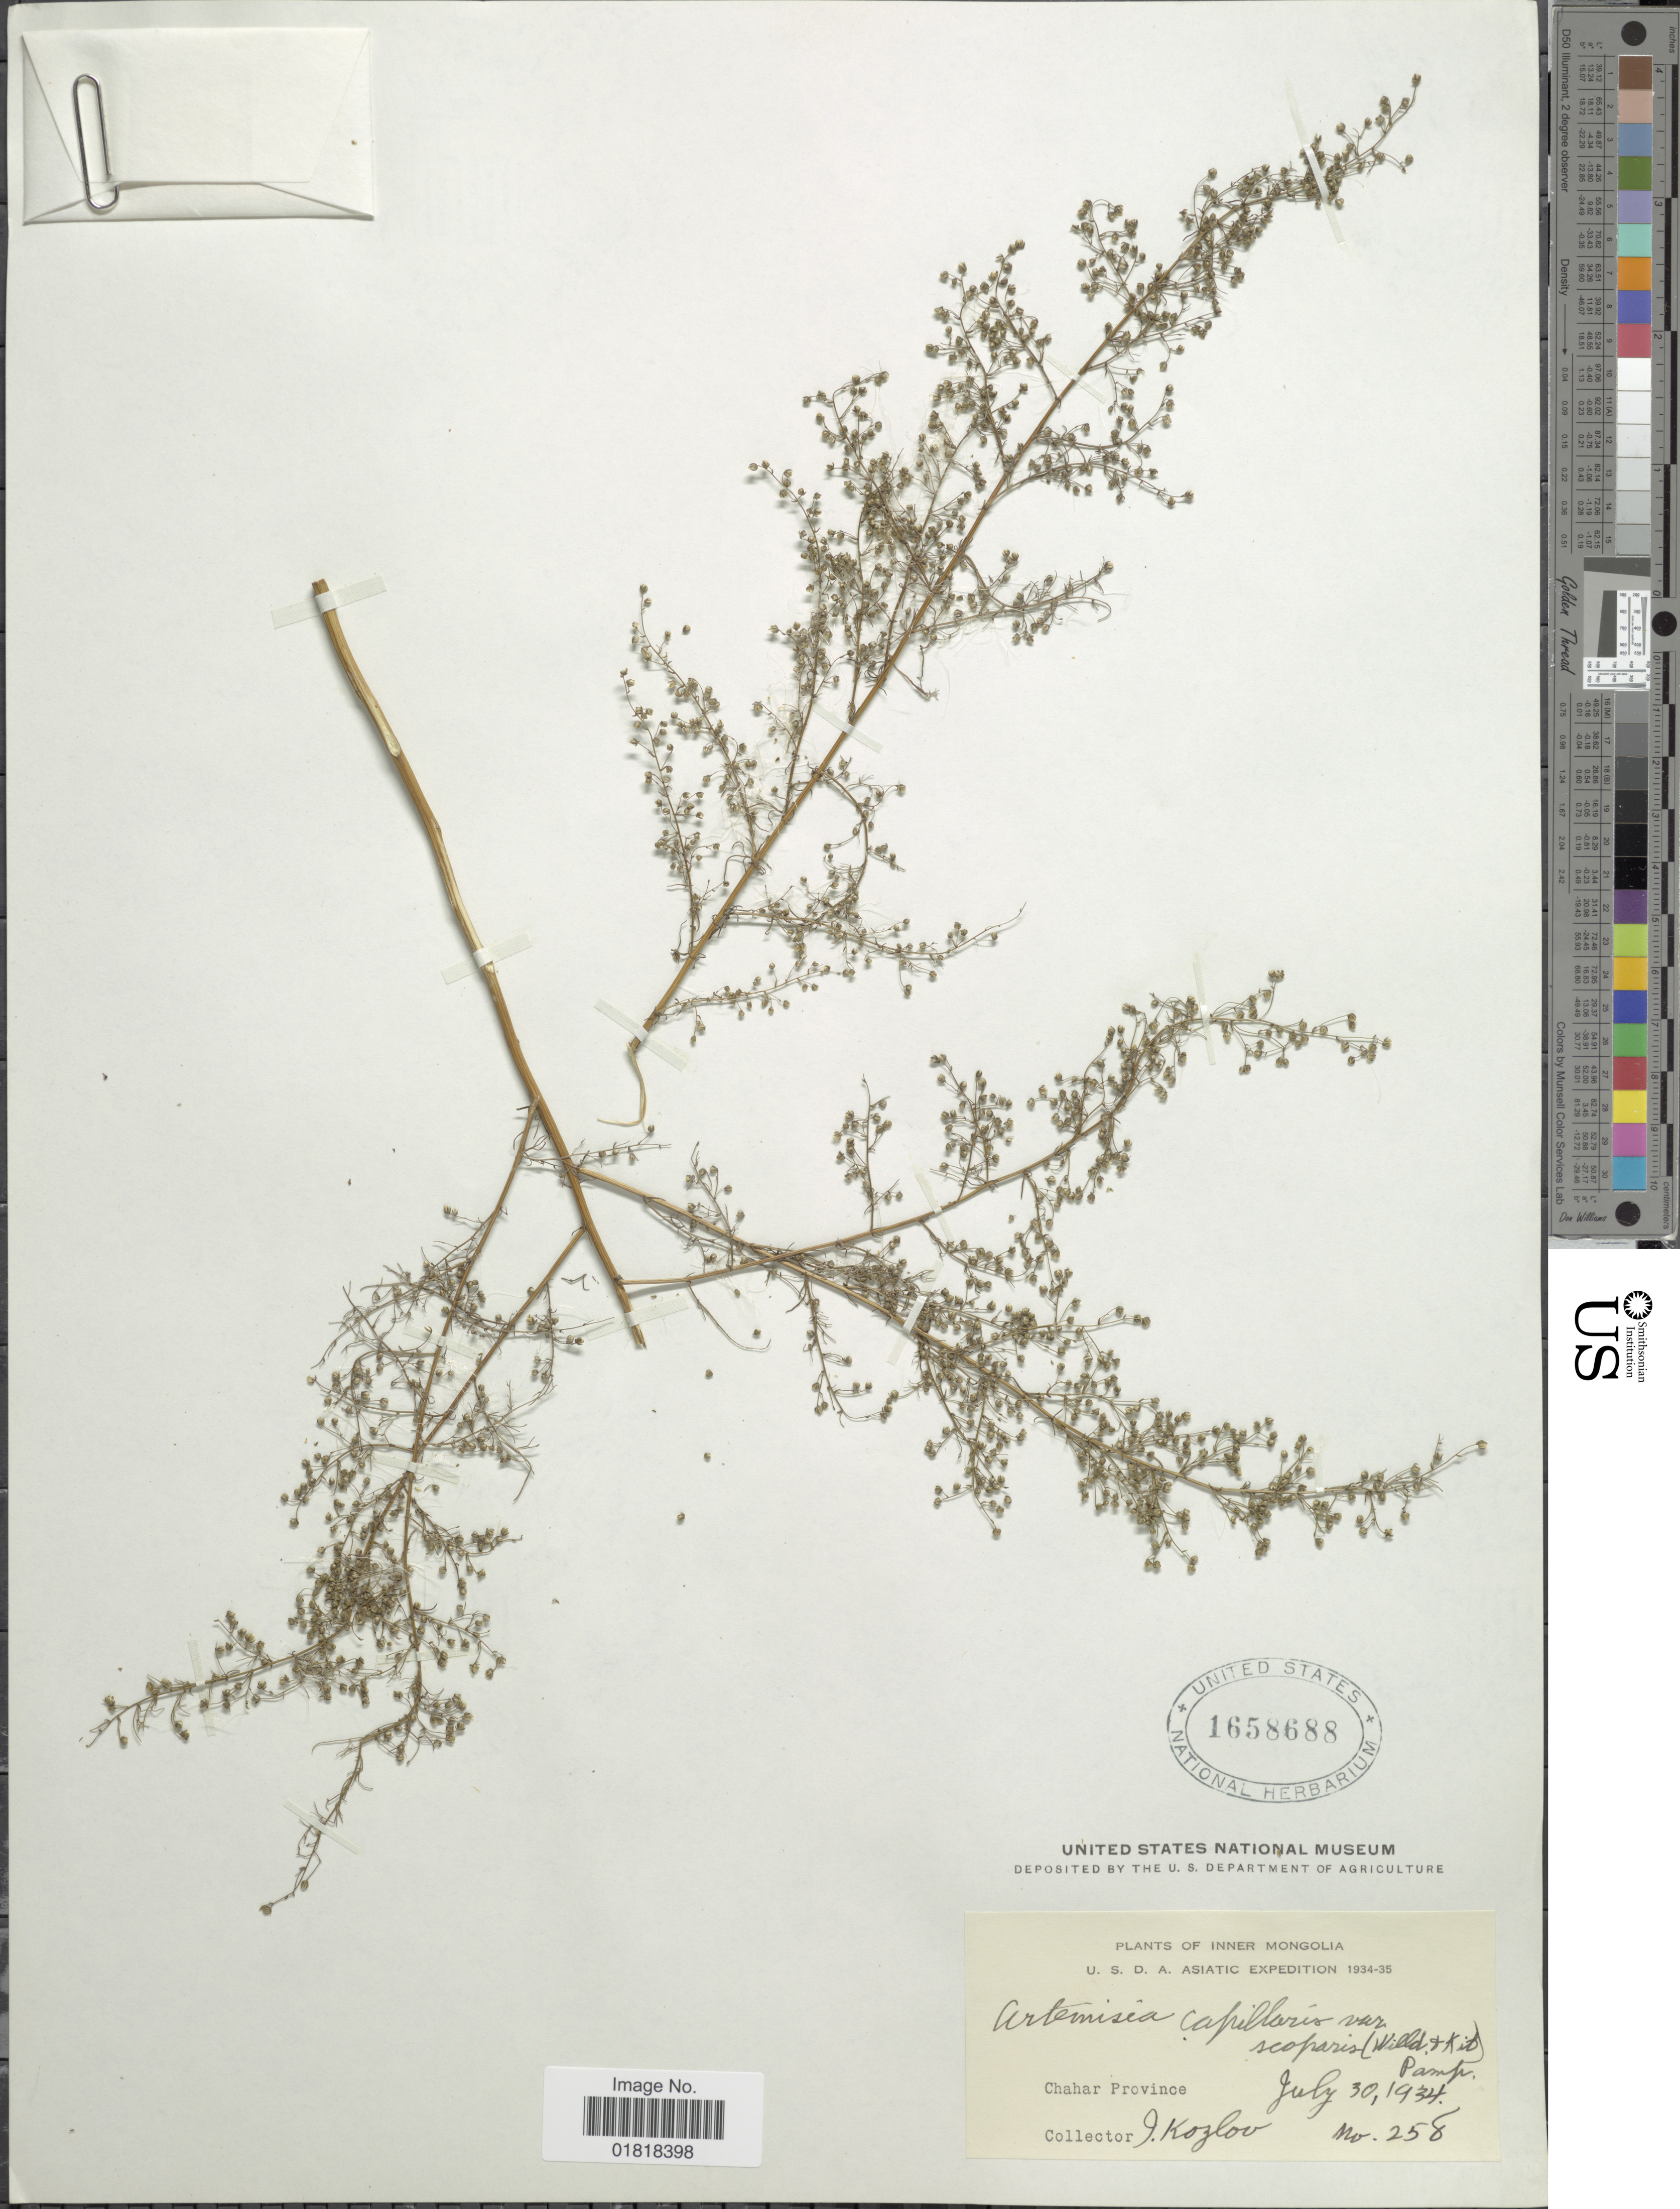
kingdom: Plantae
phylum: Tracheophyta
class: Magnoliopsida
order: Asterales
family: Asteraceae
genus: Artemisia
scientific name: Artemisia capillaris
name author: Thunb.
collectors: I. Kozlov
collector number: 258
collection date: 1934-07-30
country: China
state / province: Nei Monggol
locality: Chahar Province, Inner Mongolia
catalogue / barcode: US 1658688